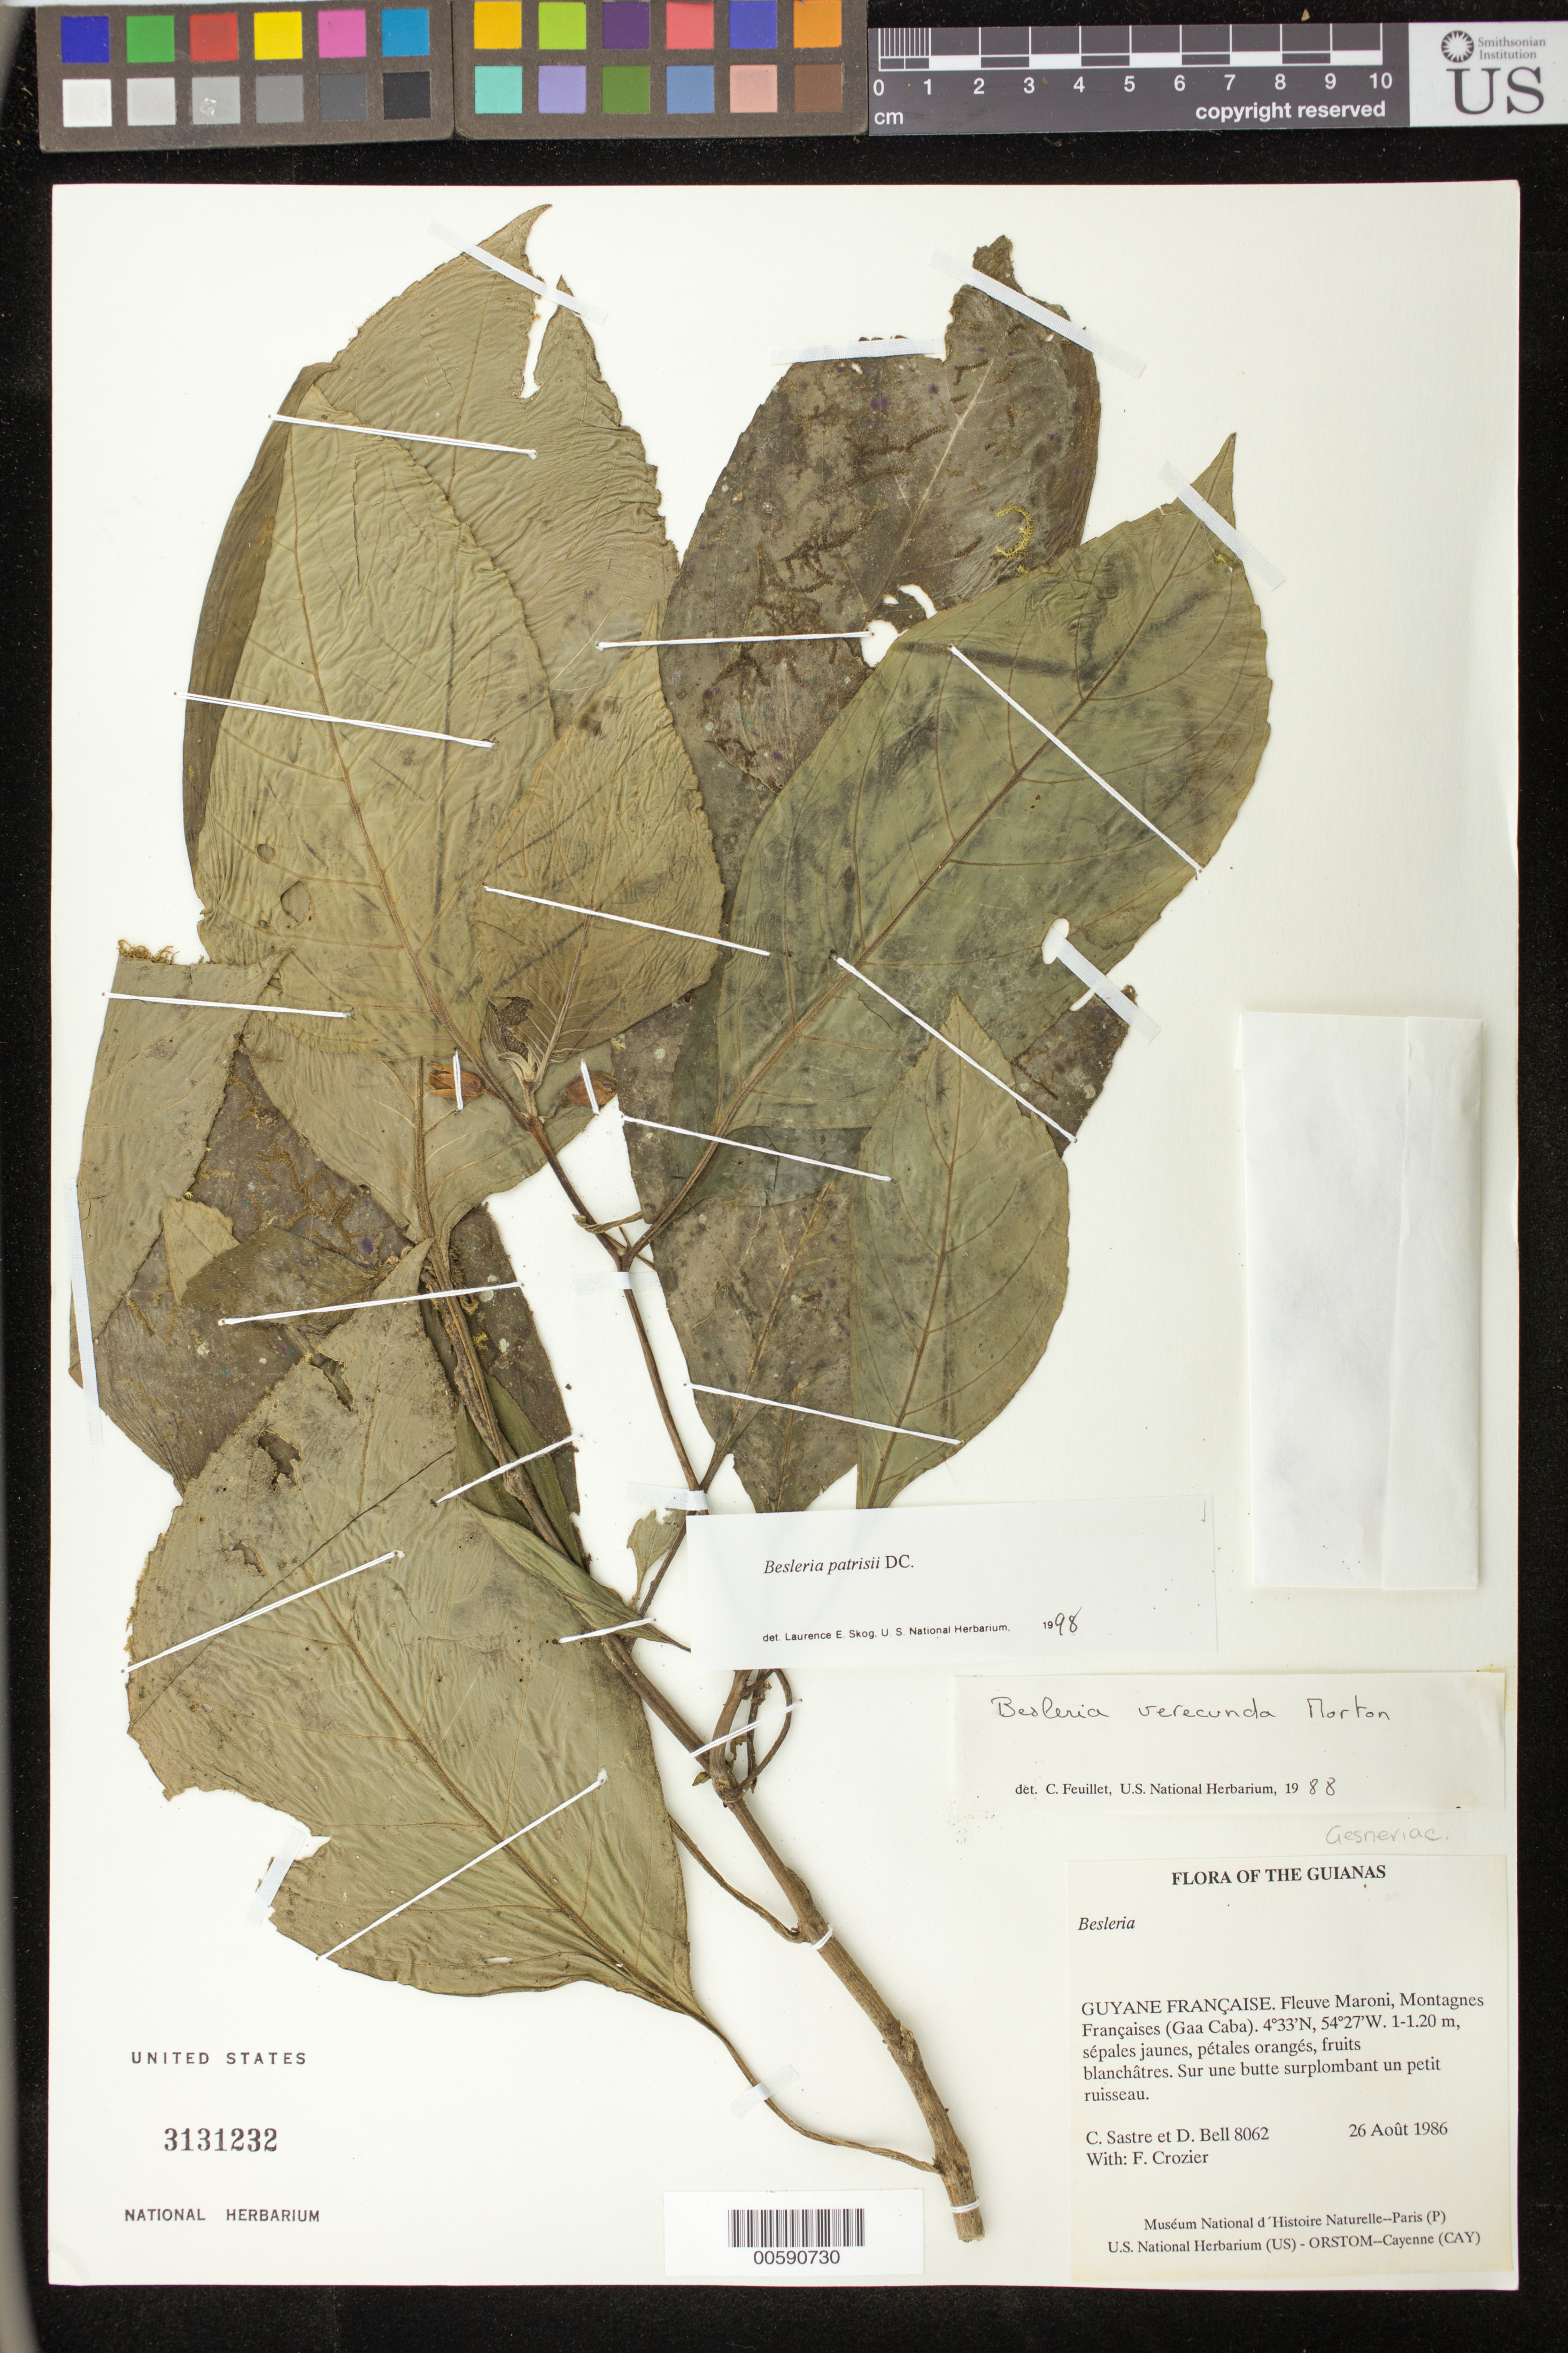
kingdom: Plantae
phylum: Tracheophyta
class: Magnoliopsida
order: Lamiales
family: Gesneriaceae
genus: Besleria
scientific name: Besleria patrisii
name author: DC.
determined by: Skog, Laurence E.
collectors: C. H. L. Sastre, D. A. Bell & F. Crozier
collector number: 8062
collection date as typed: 26 Aug 1986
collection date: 1986-08-26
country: French Guiana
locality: Fleuve Maroni, Montagnes Françaises (Gaa Caba)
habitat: Sur une butte surplombant un petit ruissea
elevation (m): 400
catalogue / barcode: US 3131232